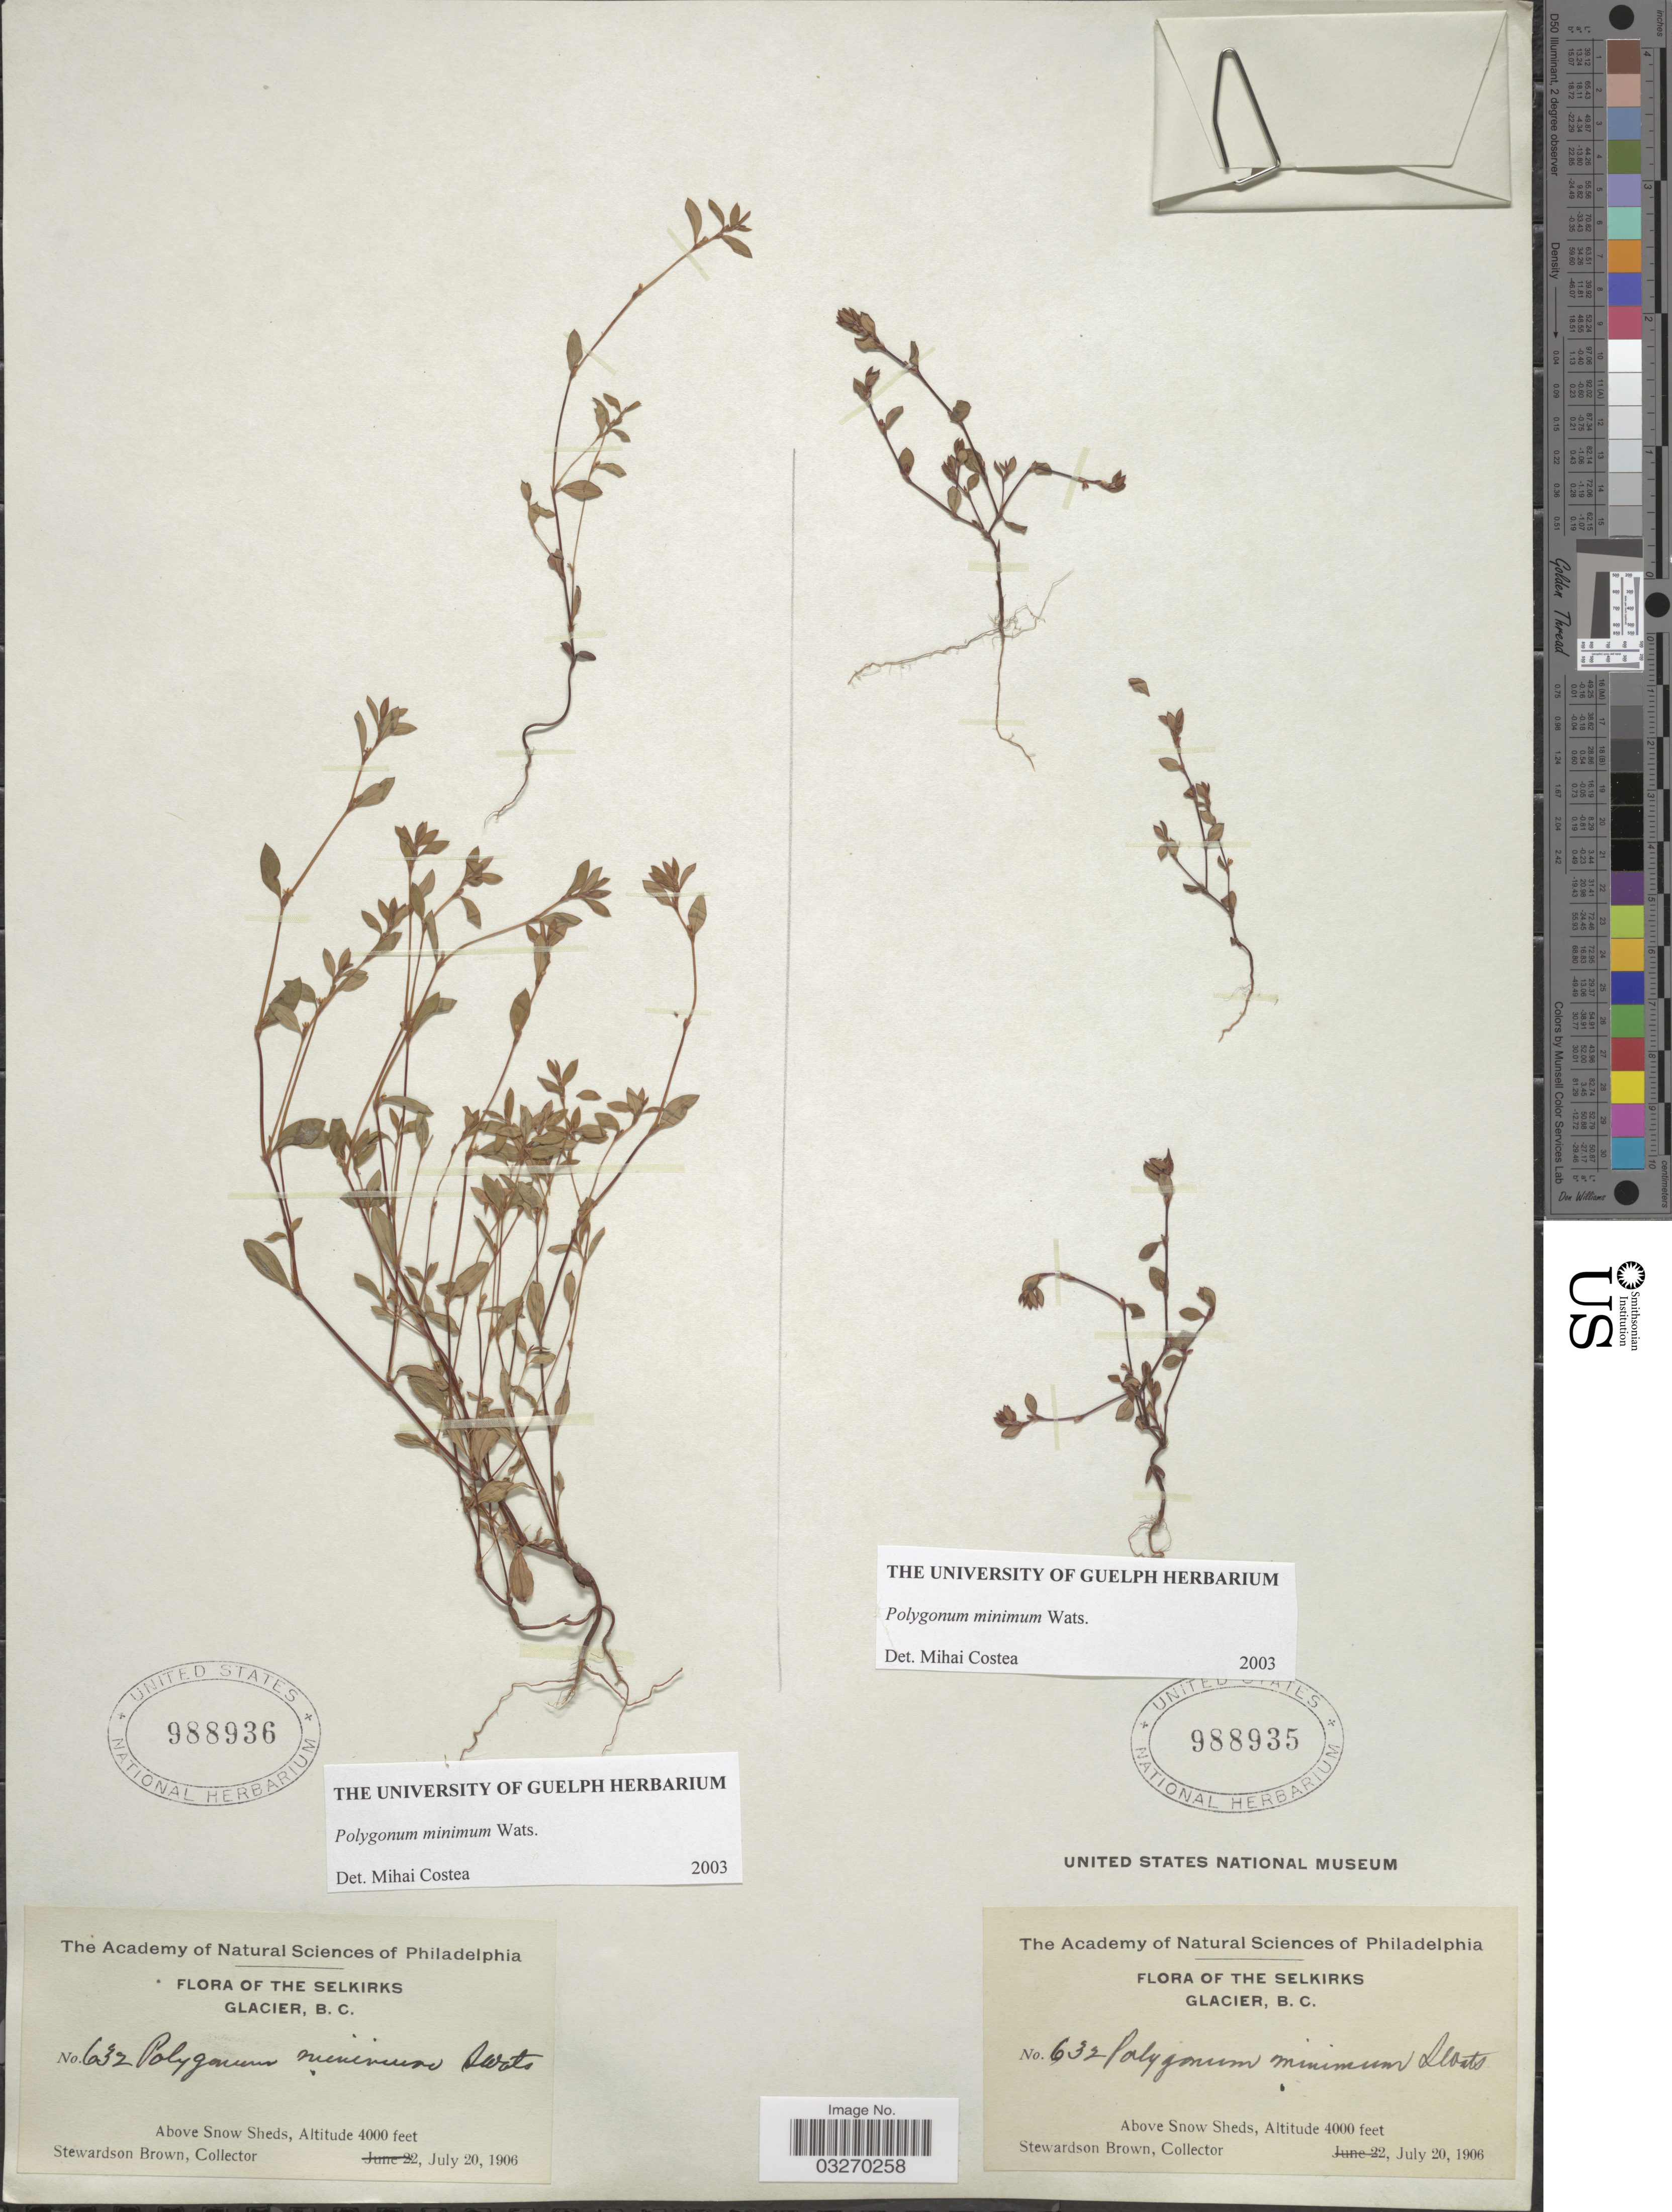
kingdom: Plantae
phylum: Tracheophyta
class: Magnoliopsida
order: Caryophyllales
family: Polygonaceae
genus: Polygonum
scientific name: Polygonum minimum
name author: S. Watson in C. King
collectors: S. Brown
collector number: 632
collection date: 1906-07-20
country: Canada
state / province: British Columbia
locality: The Selkirks. Glacier. Above Snow Sheds.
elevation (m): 1219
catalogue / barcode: US 988935